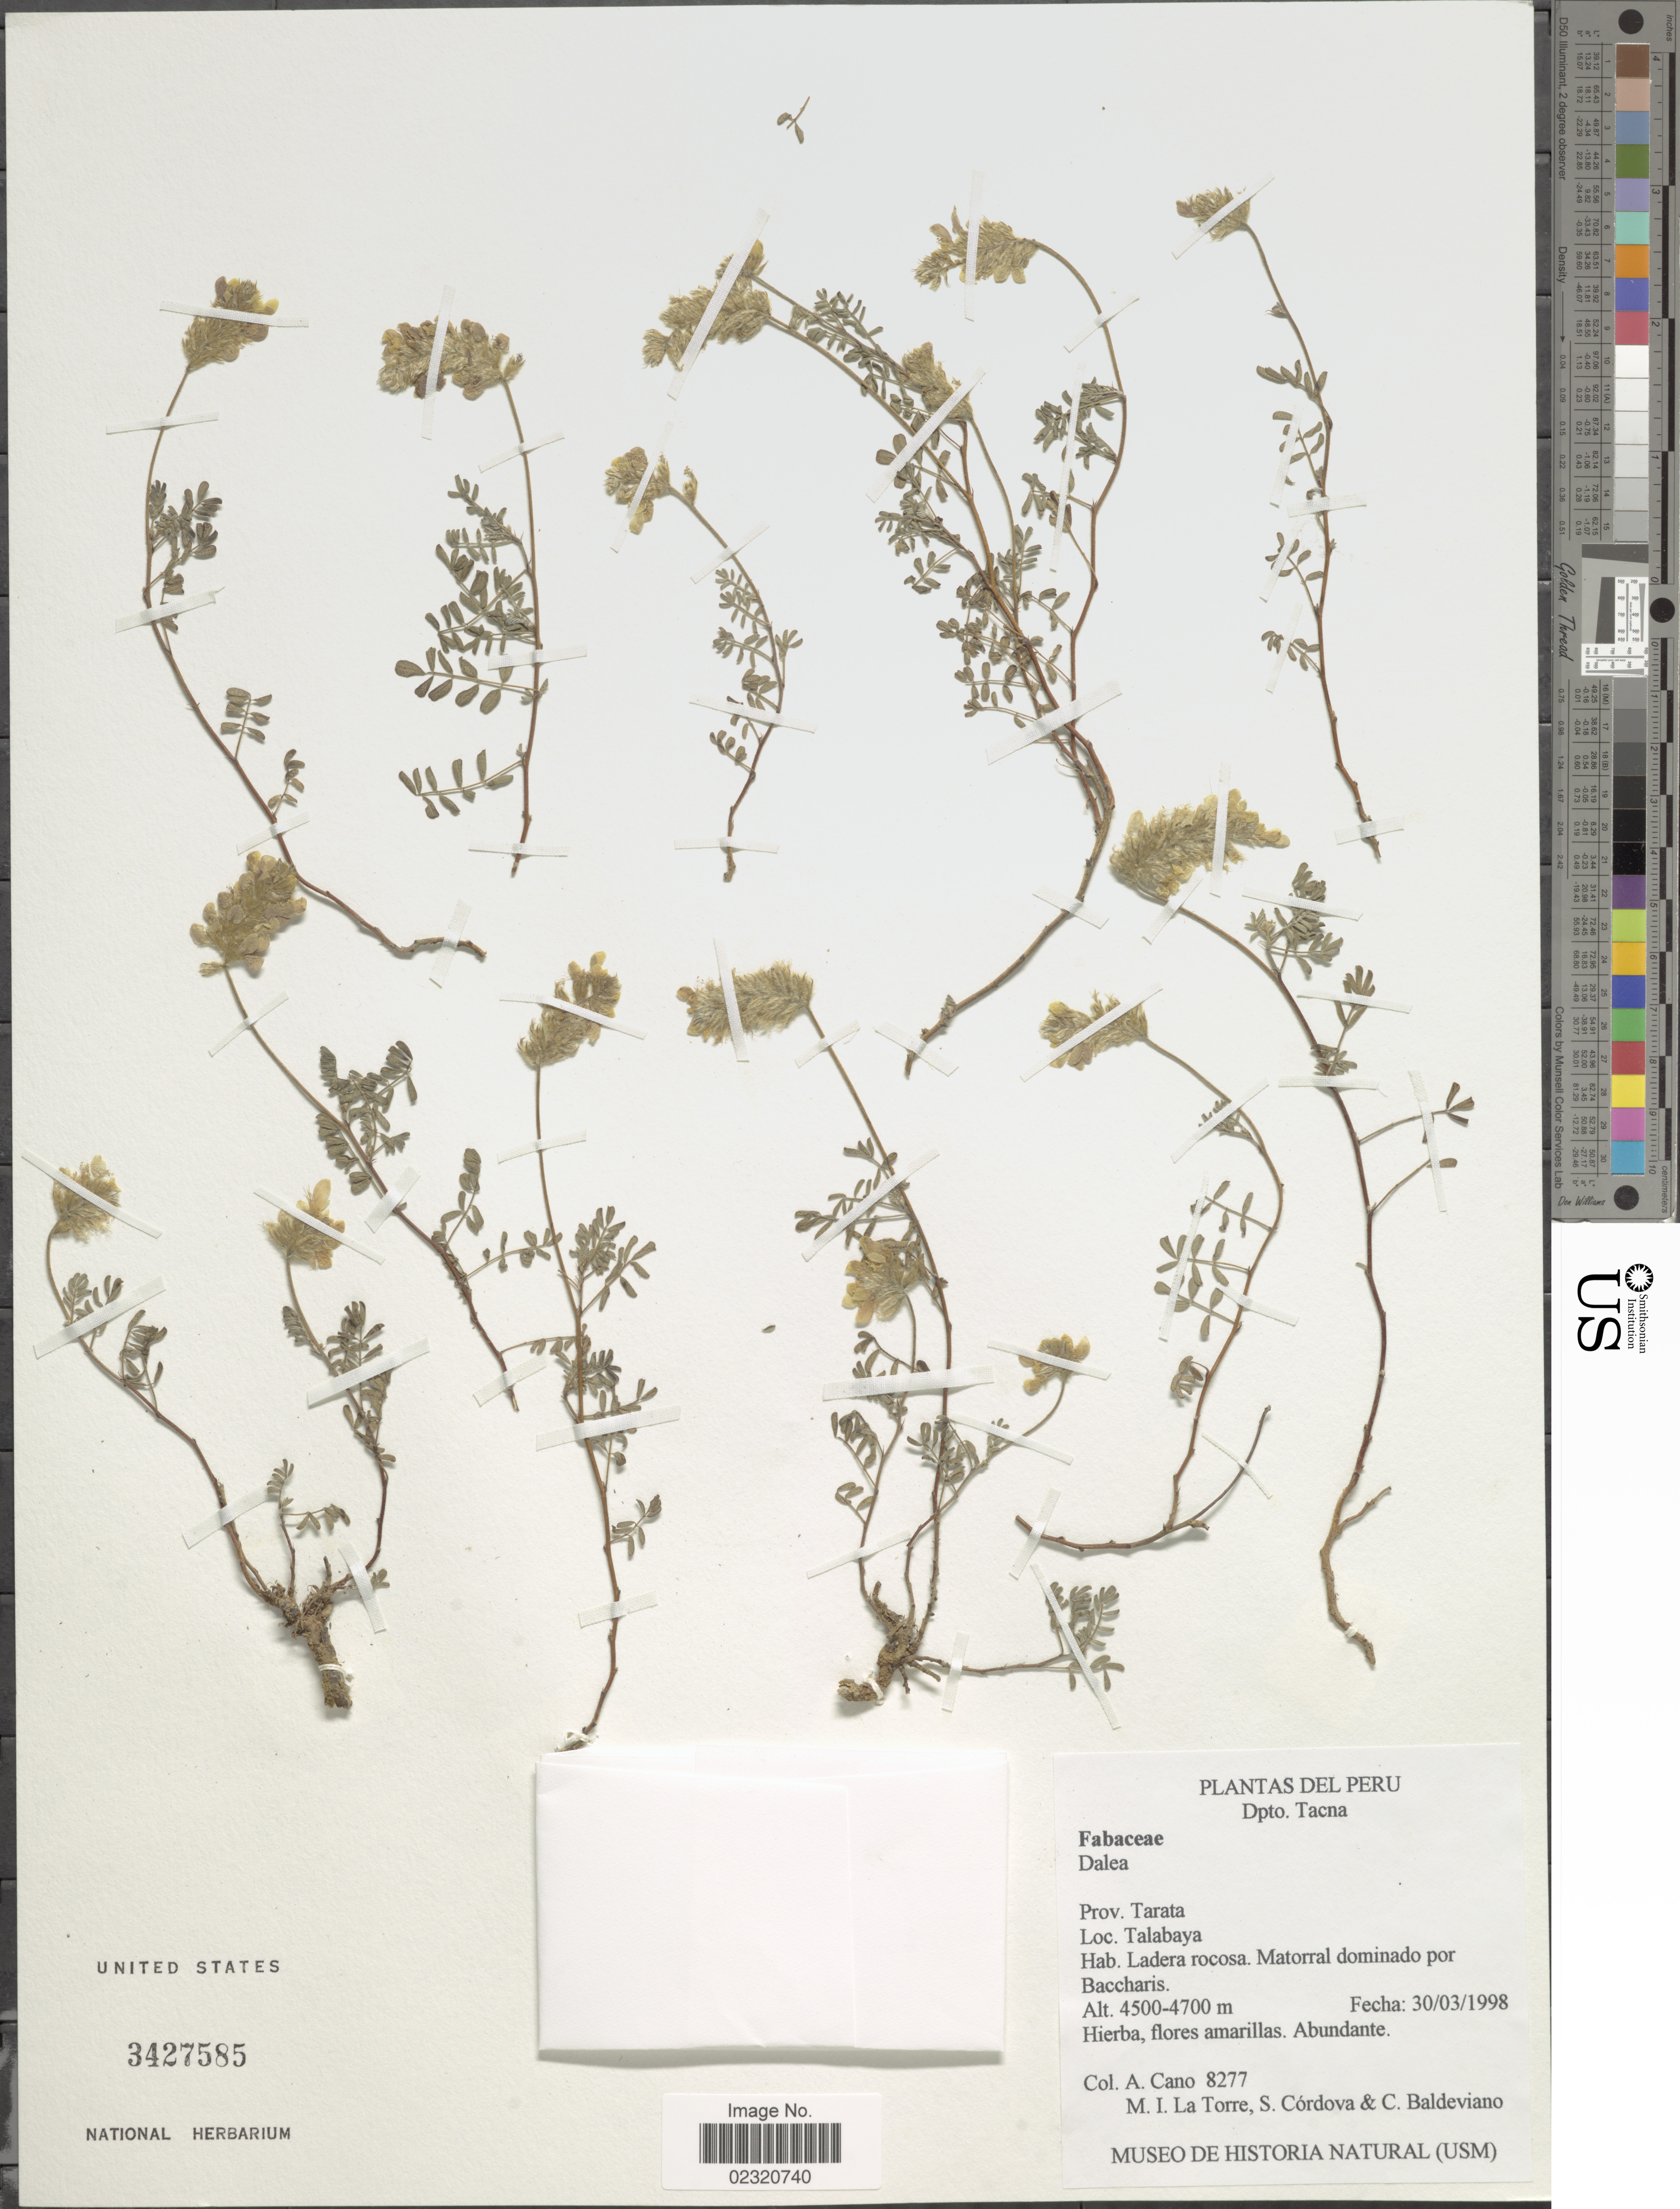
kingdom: Plantae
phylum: Tracheophyta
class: Magnoliopsida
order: Fabales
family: Fabaceae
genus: Dalea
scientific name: Dalea sp.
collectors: A. Cano, M. I. La Torre, S. Cordova & C. Baldeviano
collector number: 8277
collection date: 1998-03-30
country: Peru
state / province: Tacna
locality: Prov. Tarata, Talabaya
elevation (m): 4500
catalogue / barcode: US 3427585